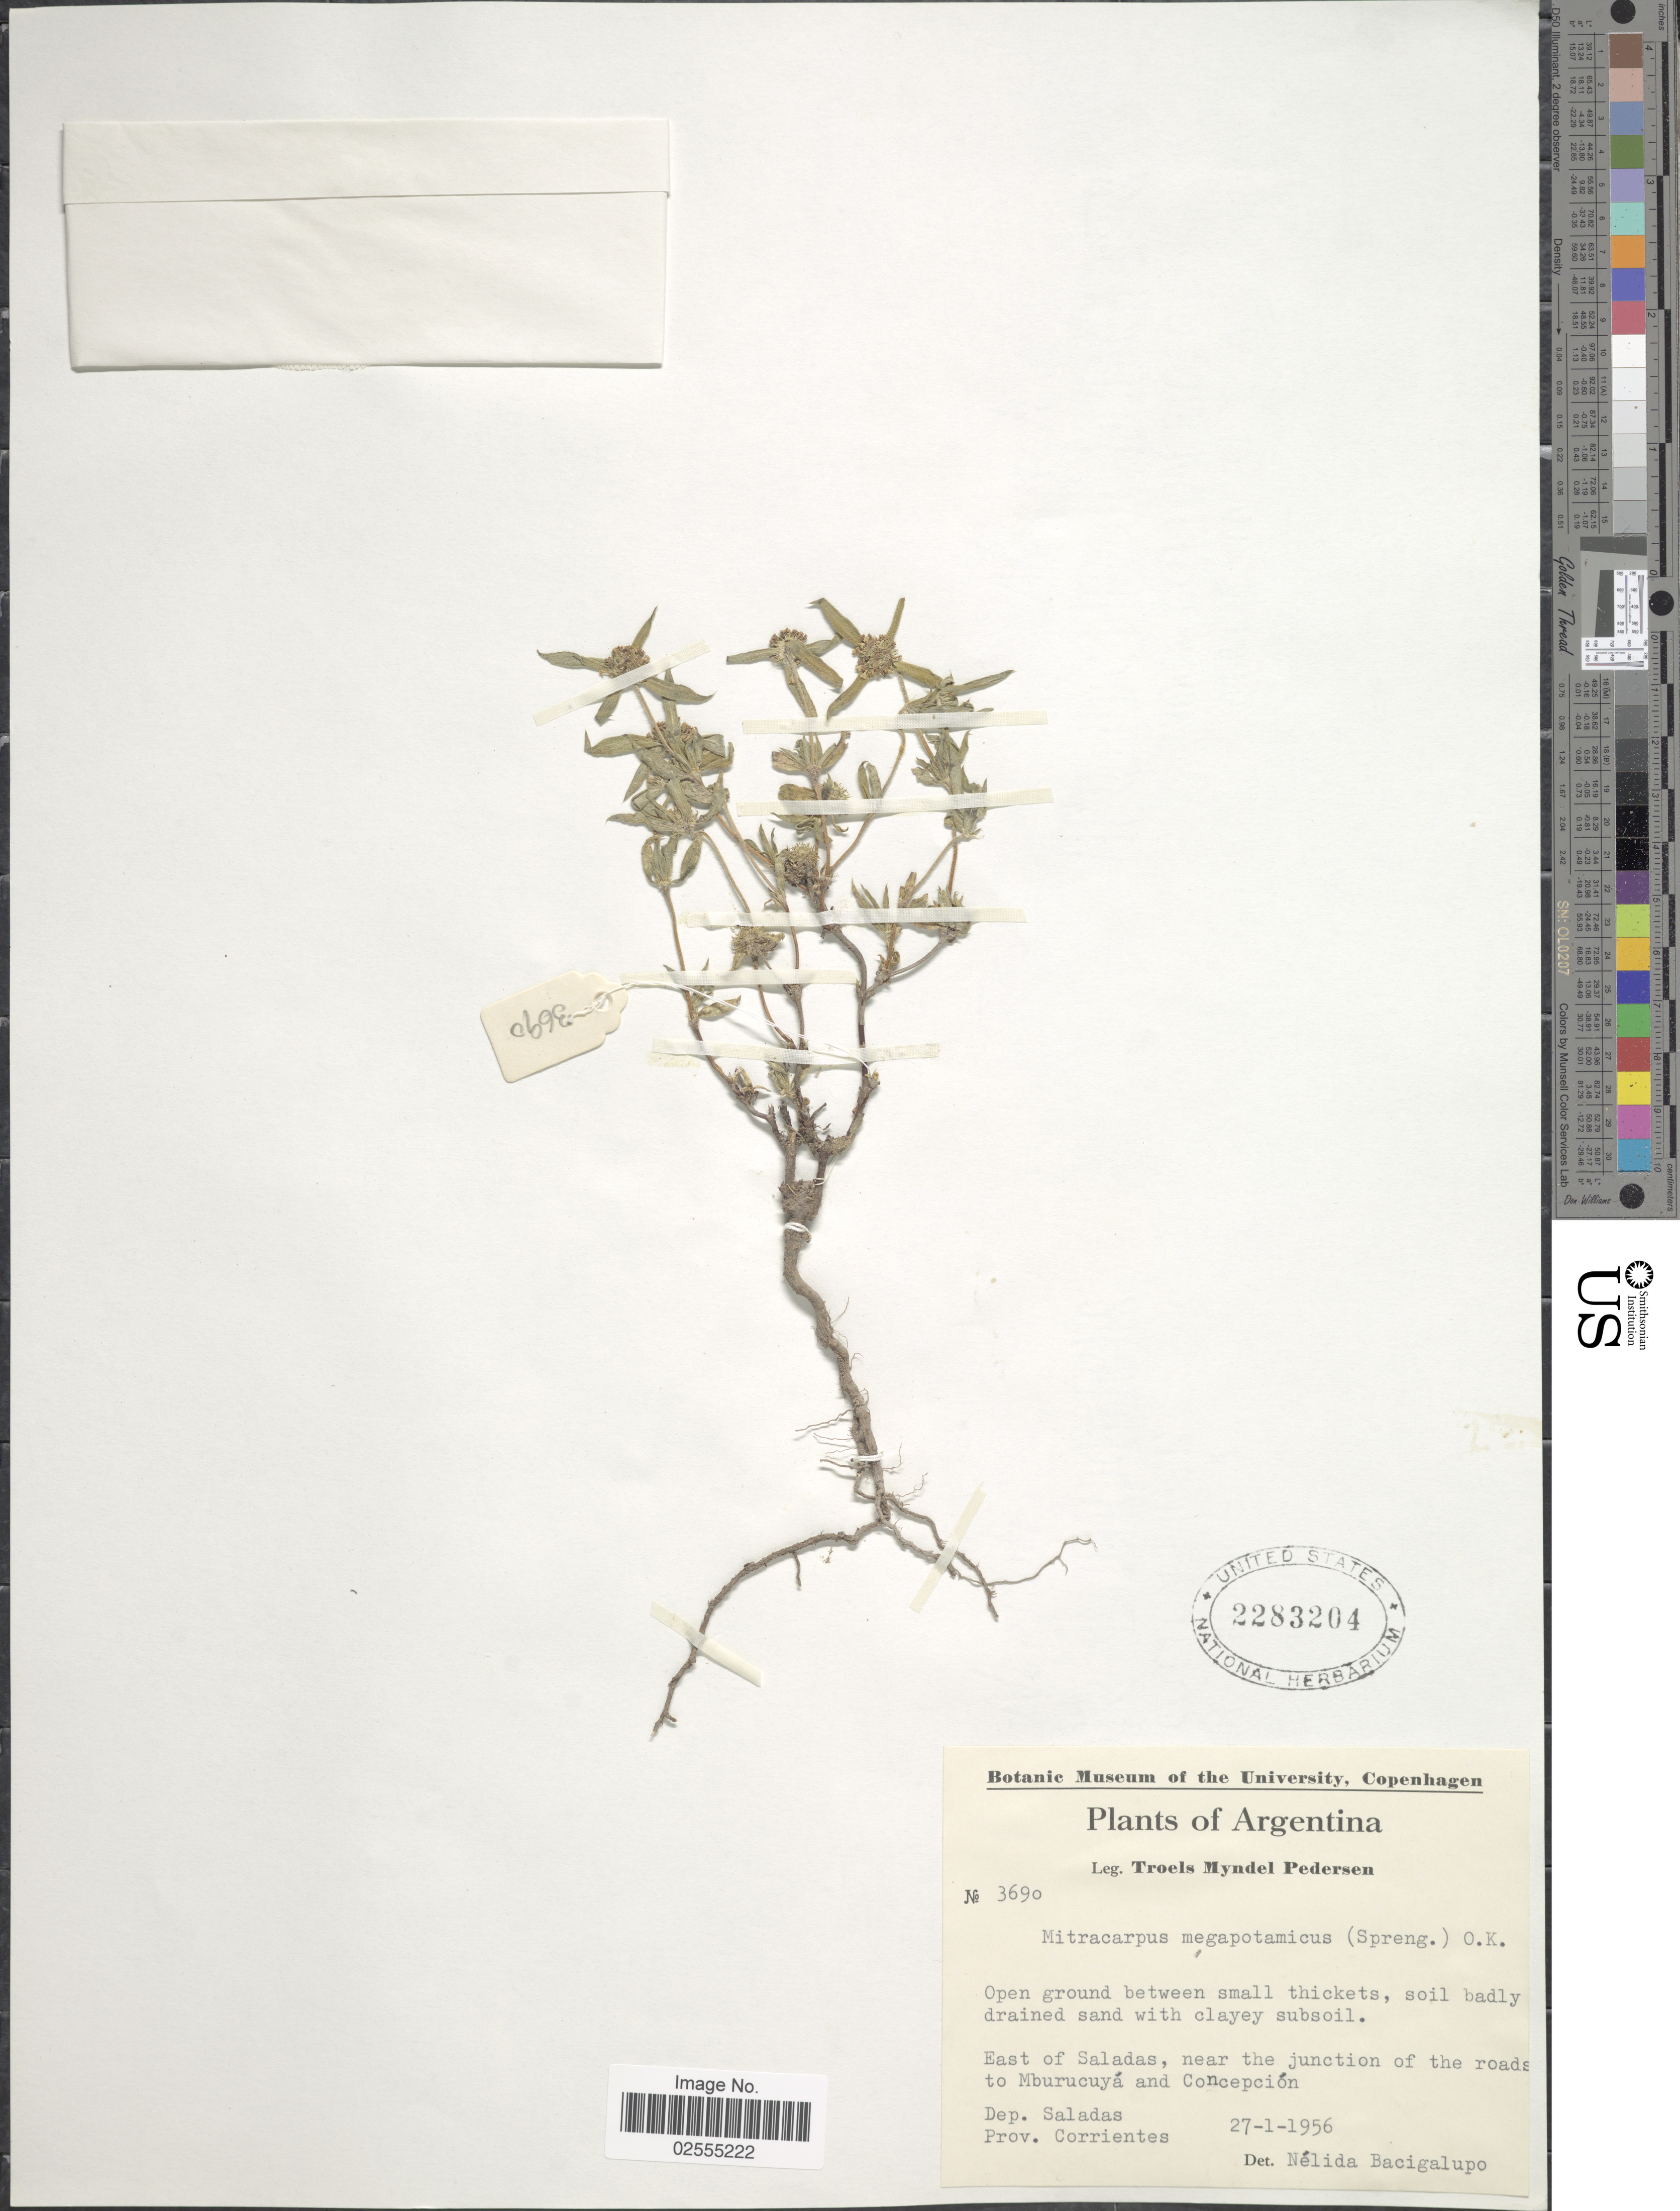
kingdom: Plantae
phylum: Tracheophyta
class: Magnoliopsida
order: Gentianales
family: Rubiaceae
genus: Mitracarpus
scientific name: Mitracarpus megapotamicus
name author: (Spreng.) Kuntze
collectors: T. Pederson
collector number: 3690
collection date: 1956-01-27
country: Argentina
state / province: Corrientes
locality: East of Saladas, near the junction of the roads to Mburucuya and Concepcion, Dep. Saladas, Prov. Corrientes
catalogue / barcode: US 2283204